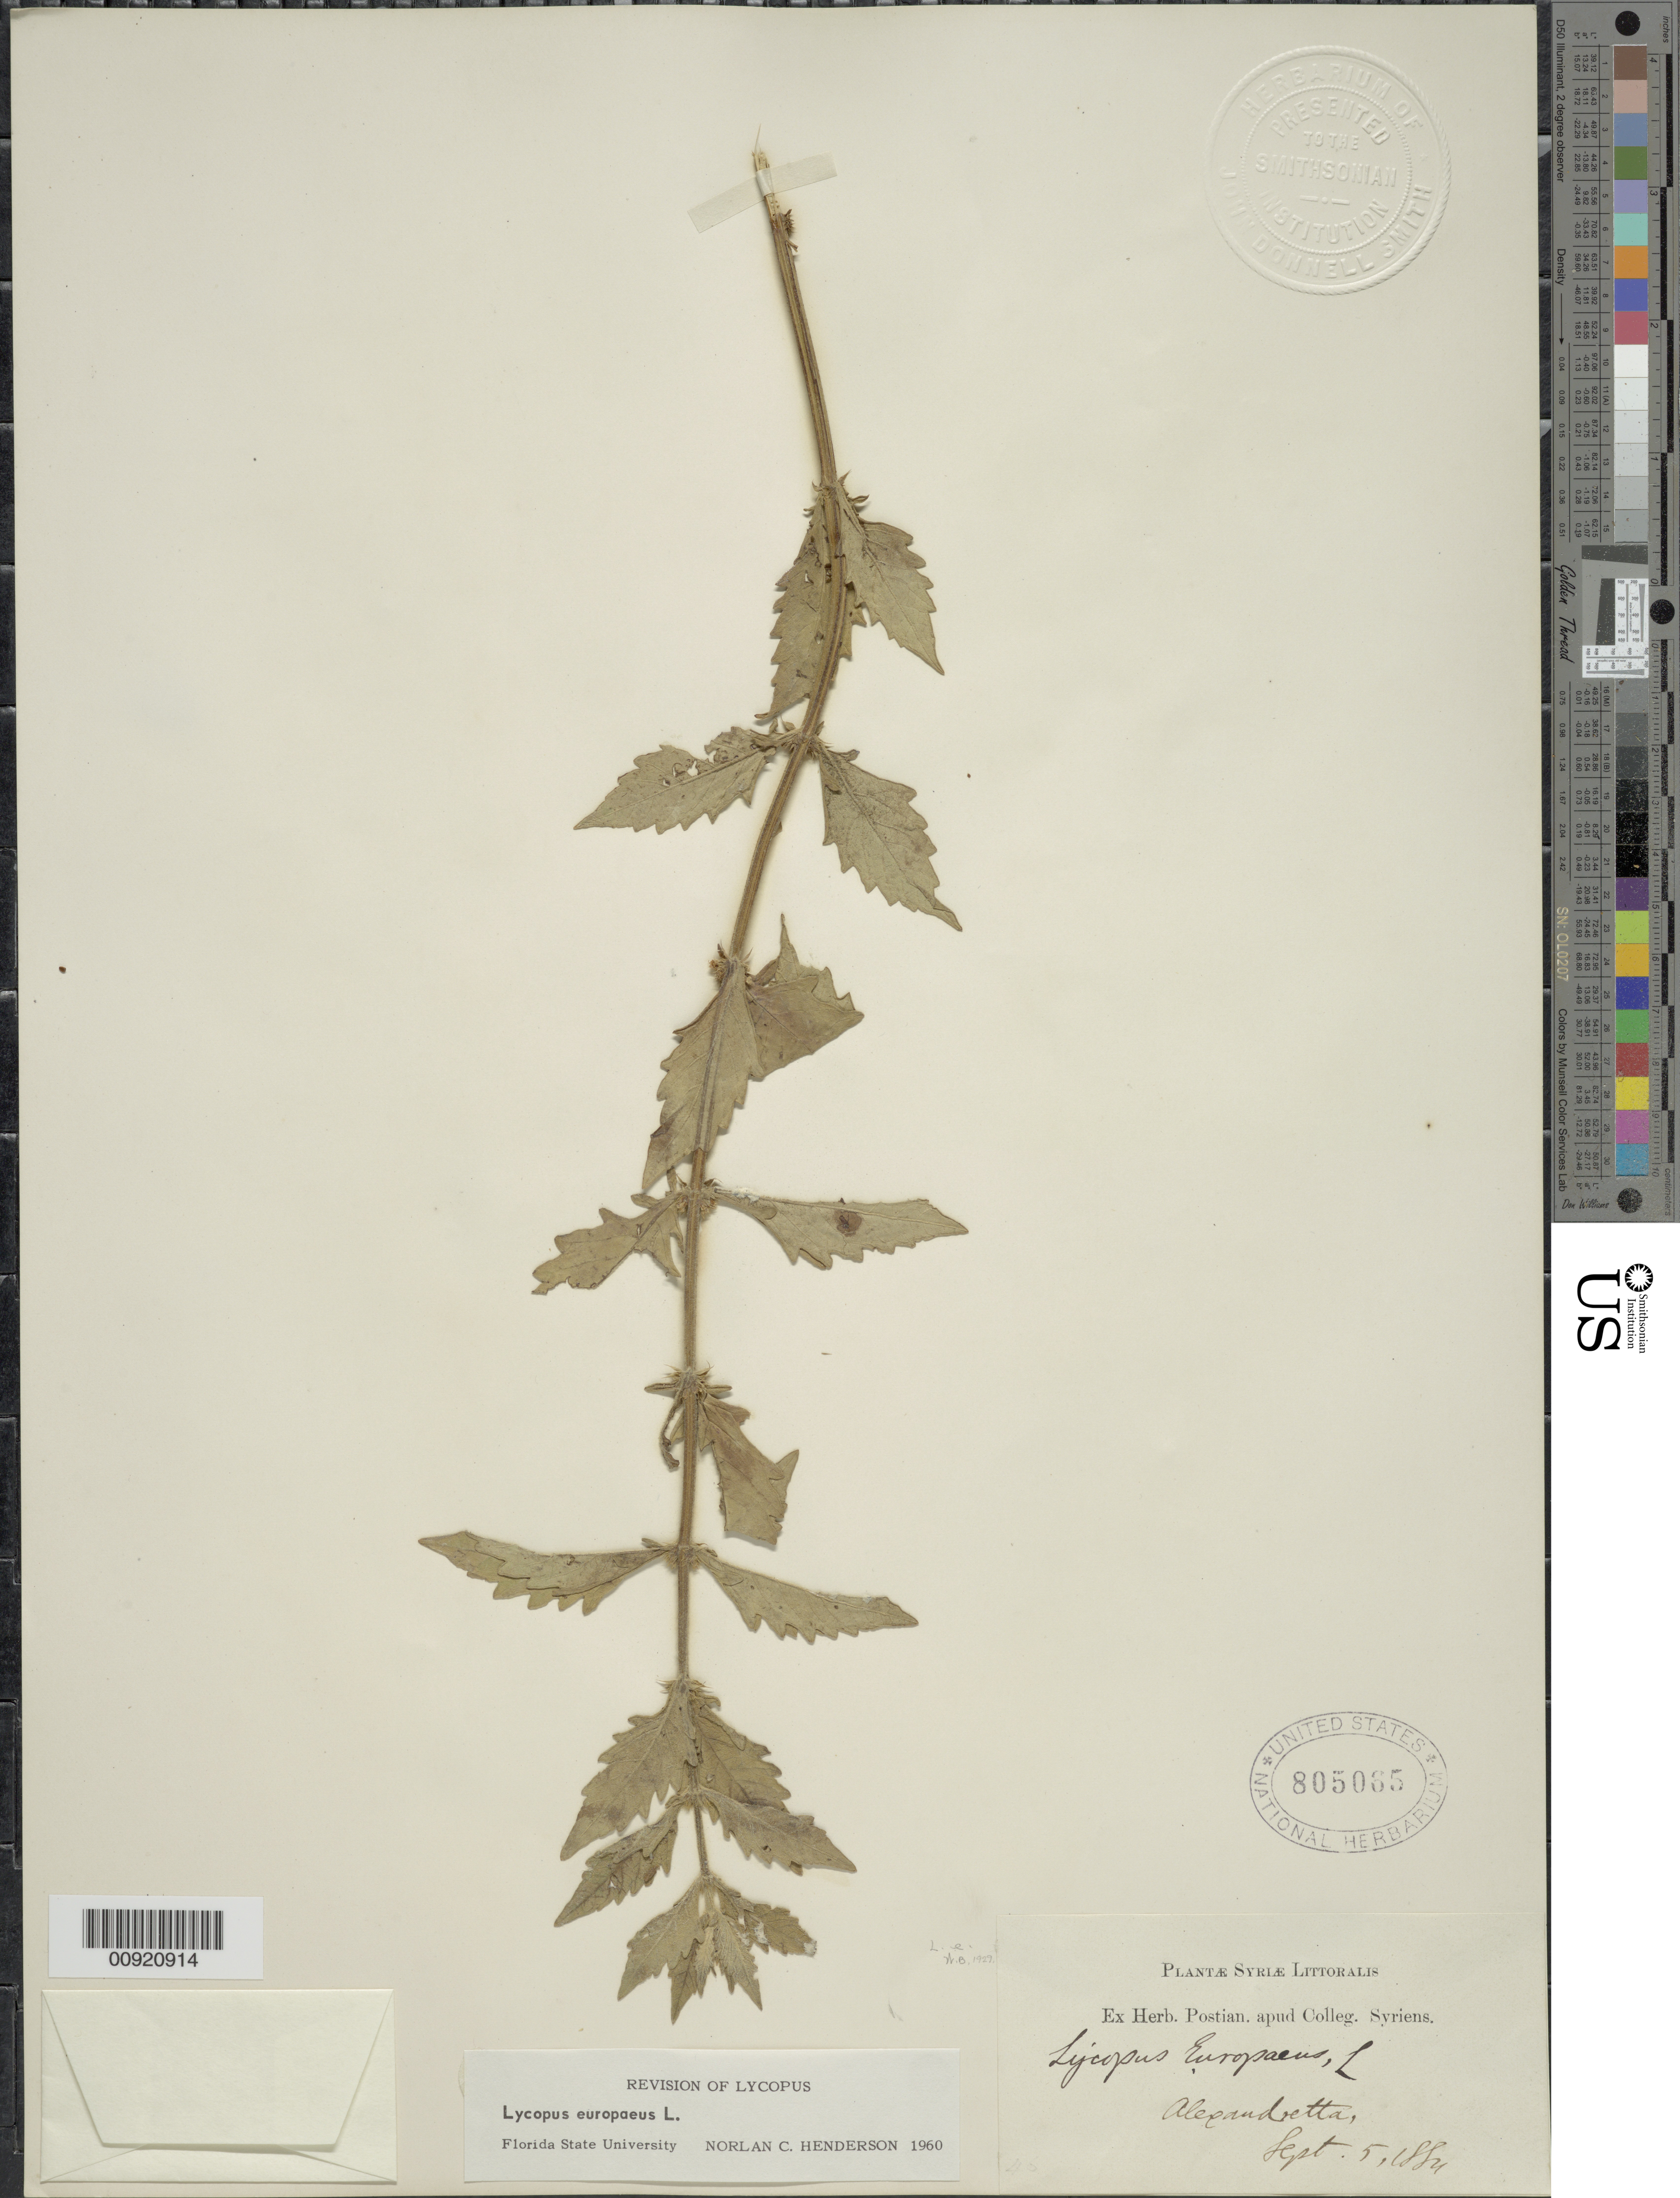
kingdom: Plantae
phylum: Tracheophyta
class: Magnoliopsida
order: Lamiales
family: Lamiaceae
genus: Lycopus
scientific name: Lycopus europaeus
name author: L.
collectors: -. Postian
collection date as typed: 05 Sep 1884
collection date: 1884-09-05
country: Turkey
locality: Alexandretta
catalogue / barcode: US 805065